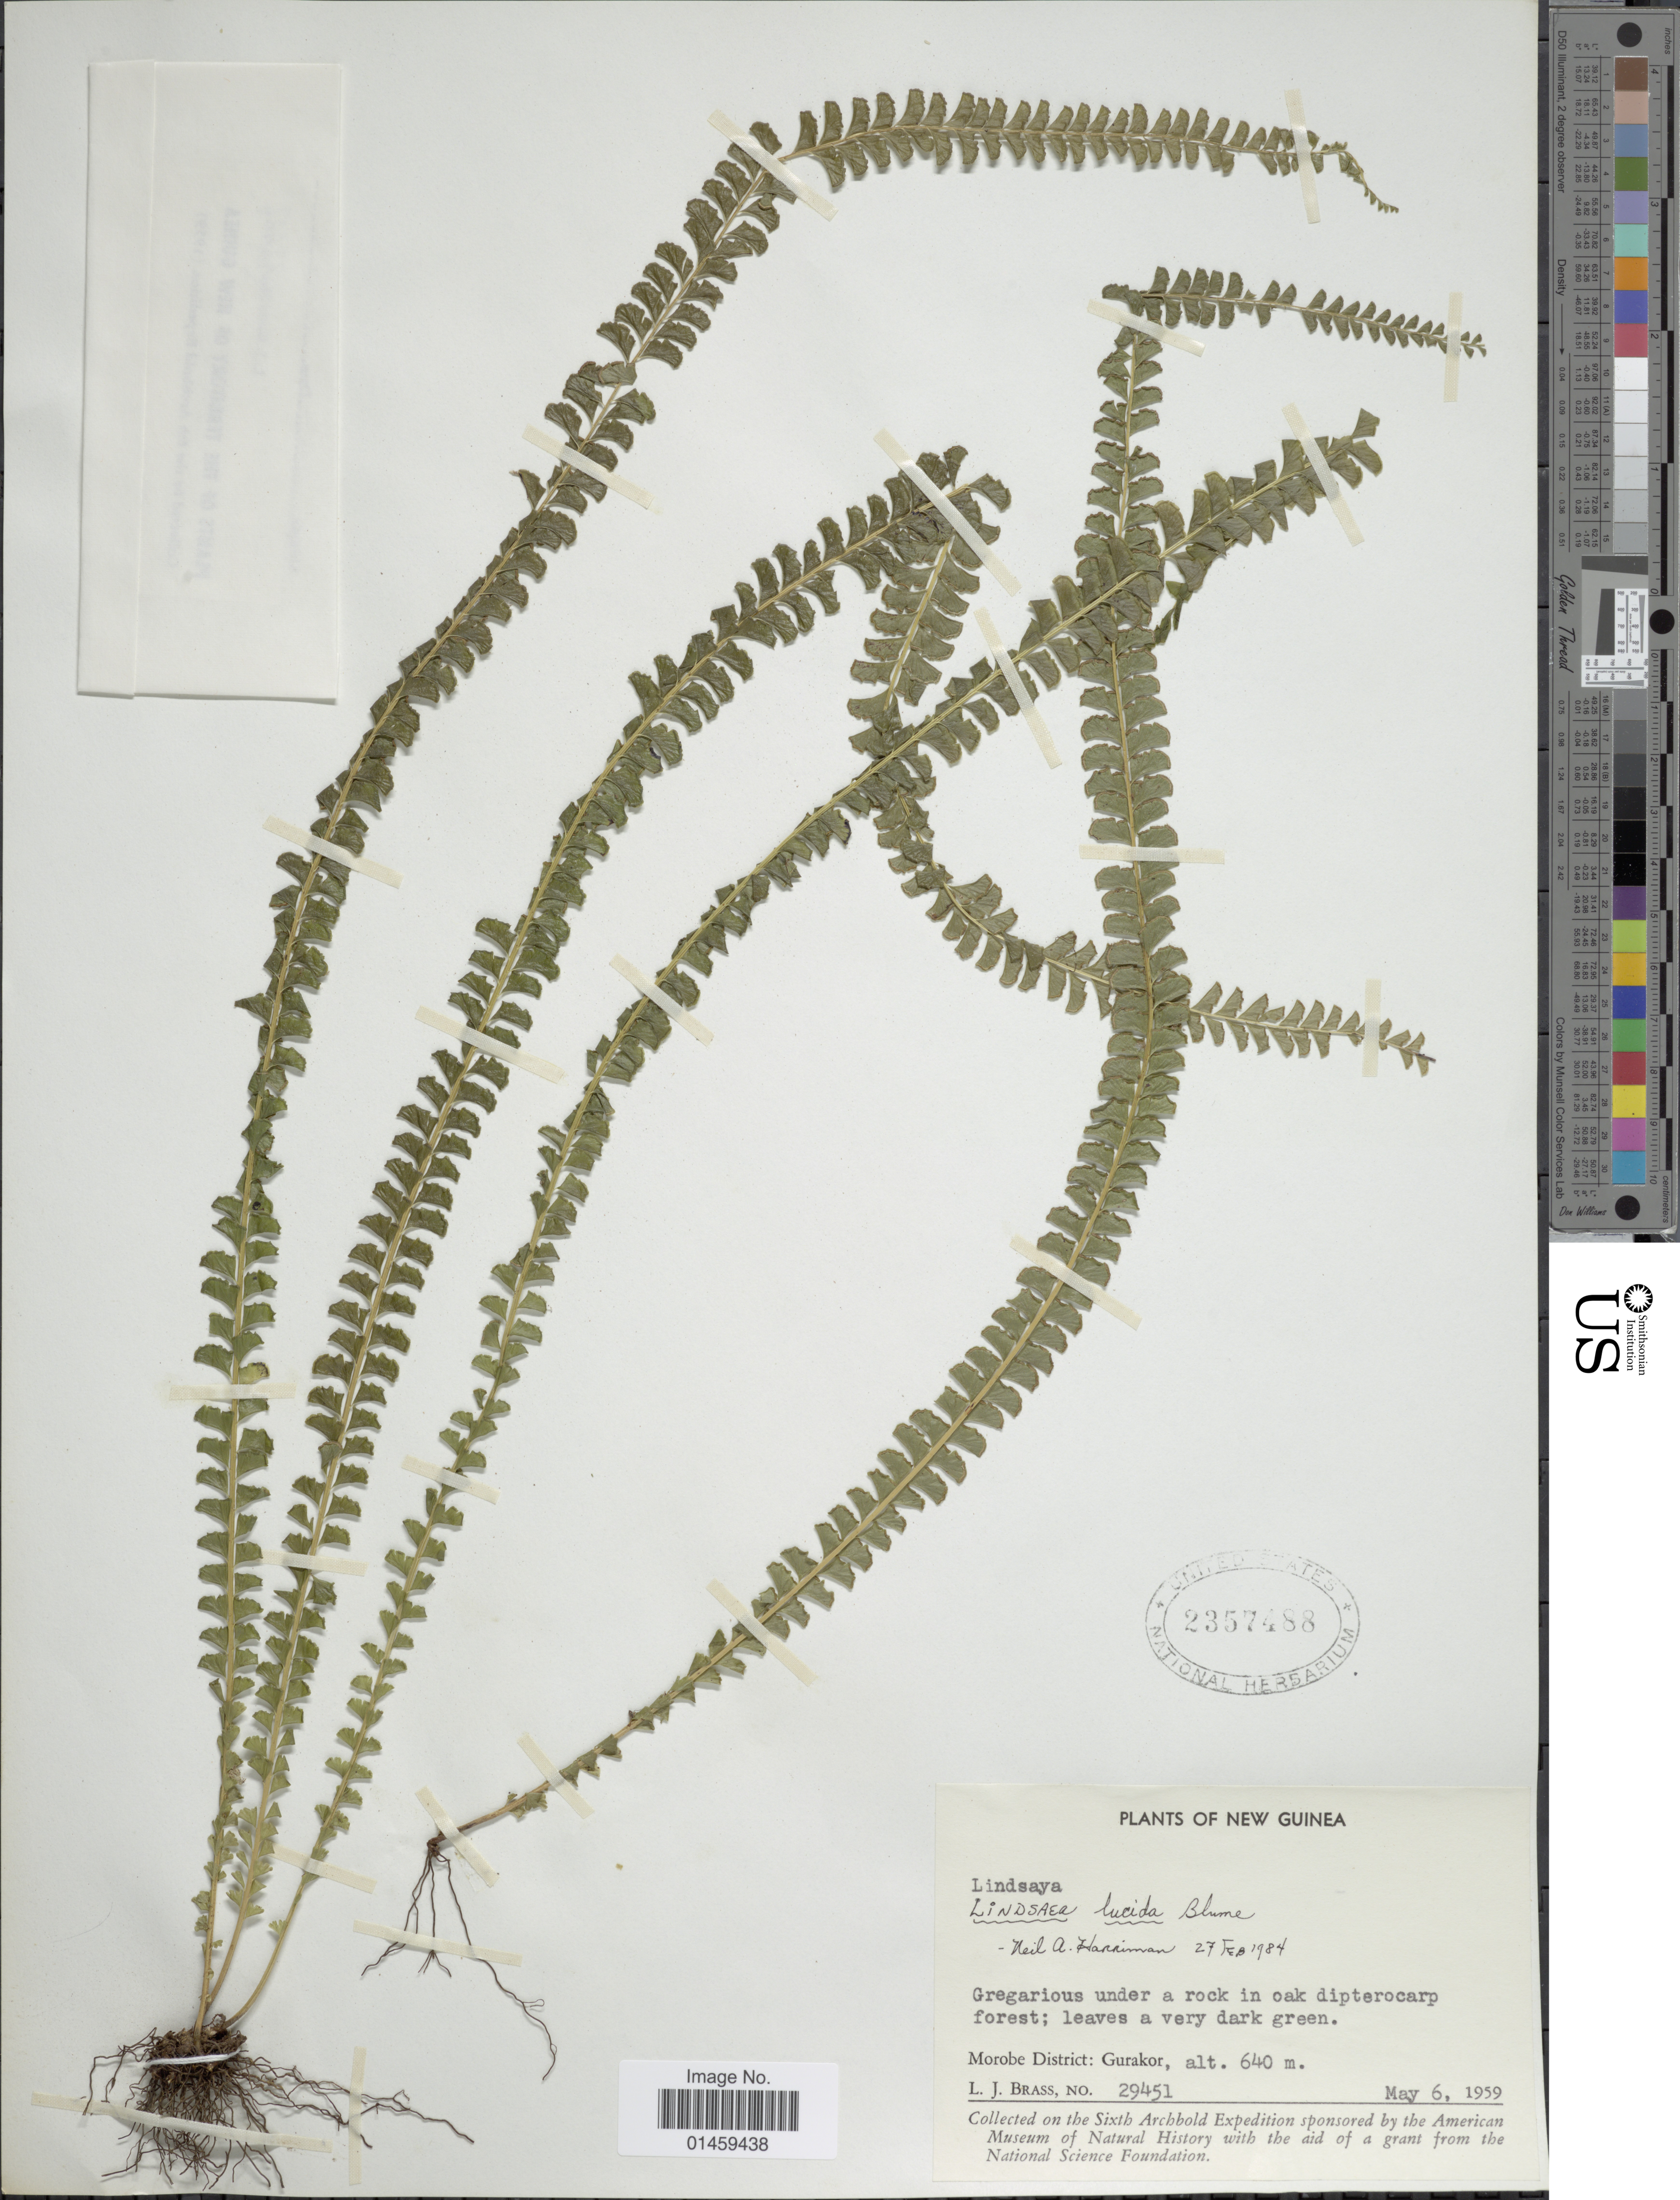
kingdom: Plantae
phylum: Tracheophyta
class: Polypodiopsida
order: Polypodiales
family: Lindsaeaceae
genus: Lindsaea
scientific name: Lindsaea lucida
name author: Blume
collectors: L. J. Brass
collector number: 29451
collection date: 1959-05-06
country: Papua New Guinea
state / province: Morobe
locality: Morobe District: Gurakor.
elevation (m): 640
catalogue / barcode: US 2357488